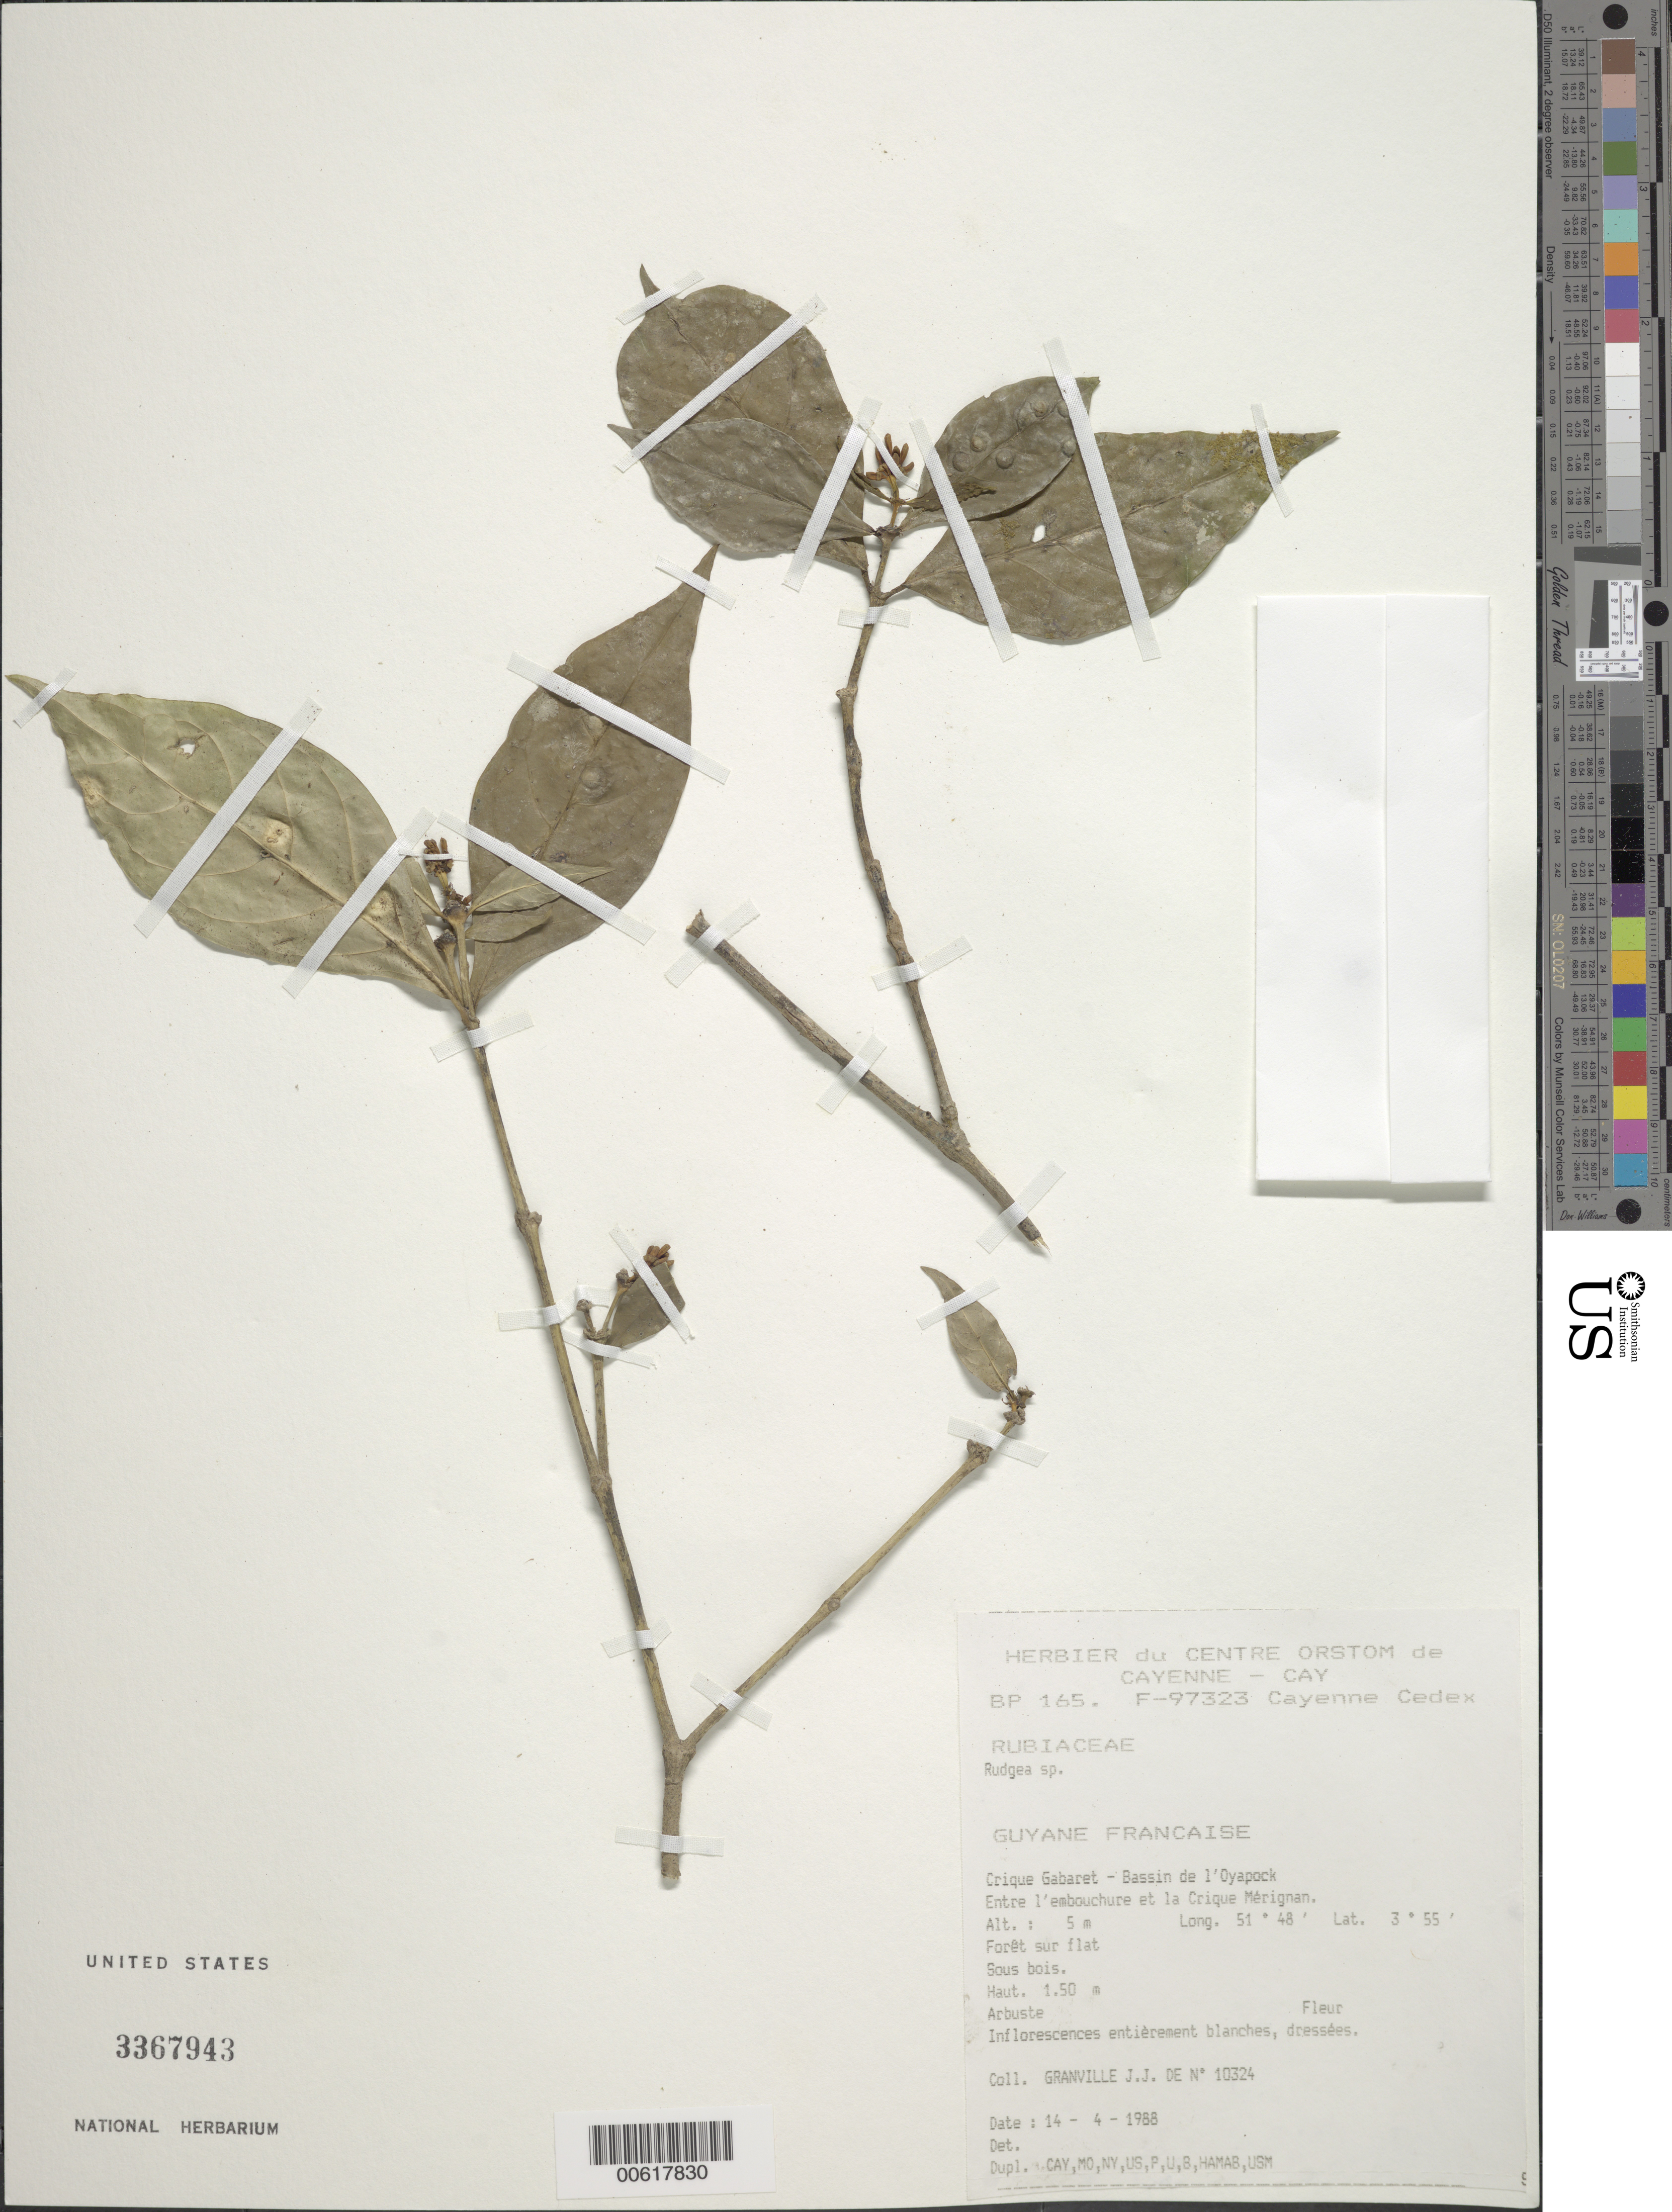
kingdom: Plantae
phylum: Tracheophyta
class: Magnoliopsida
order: Gentianales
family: Rubiaceae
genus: Rudgea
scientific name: Rudgea sp.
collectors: J.-J. de Granville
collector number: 10324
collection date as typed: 14-Apr-88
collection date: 1988-04-14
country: French Guiana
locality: Crique Gabaret, Bassin de l'Oyapock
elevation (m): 5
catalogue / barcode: US 3367943